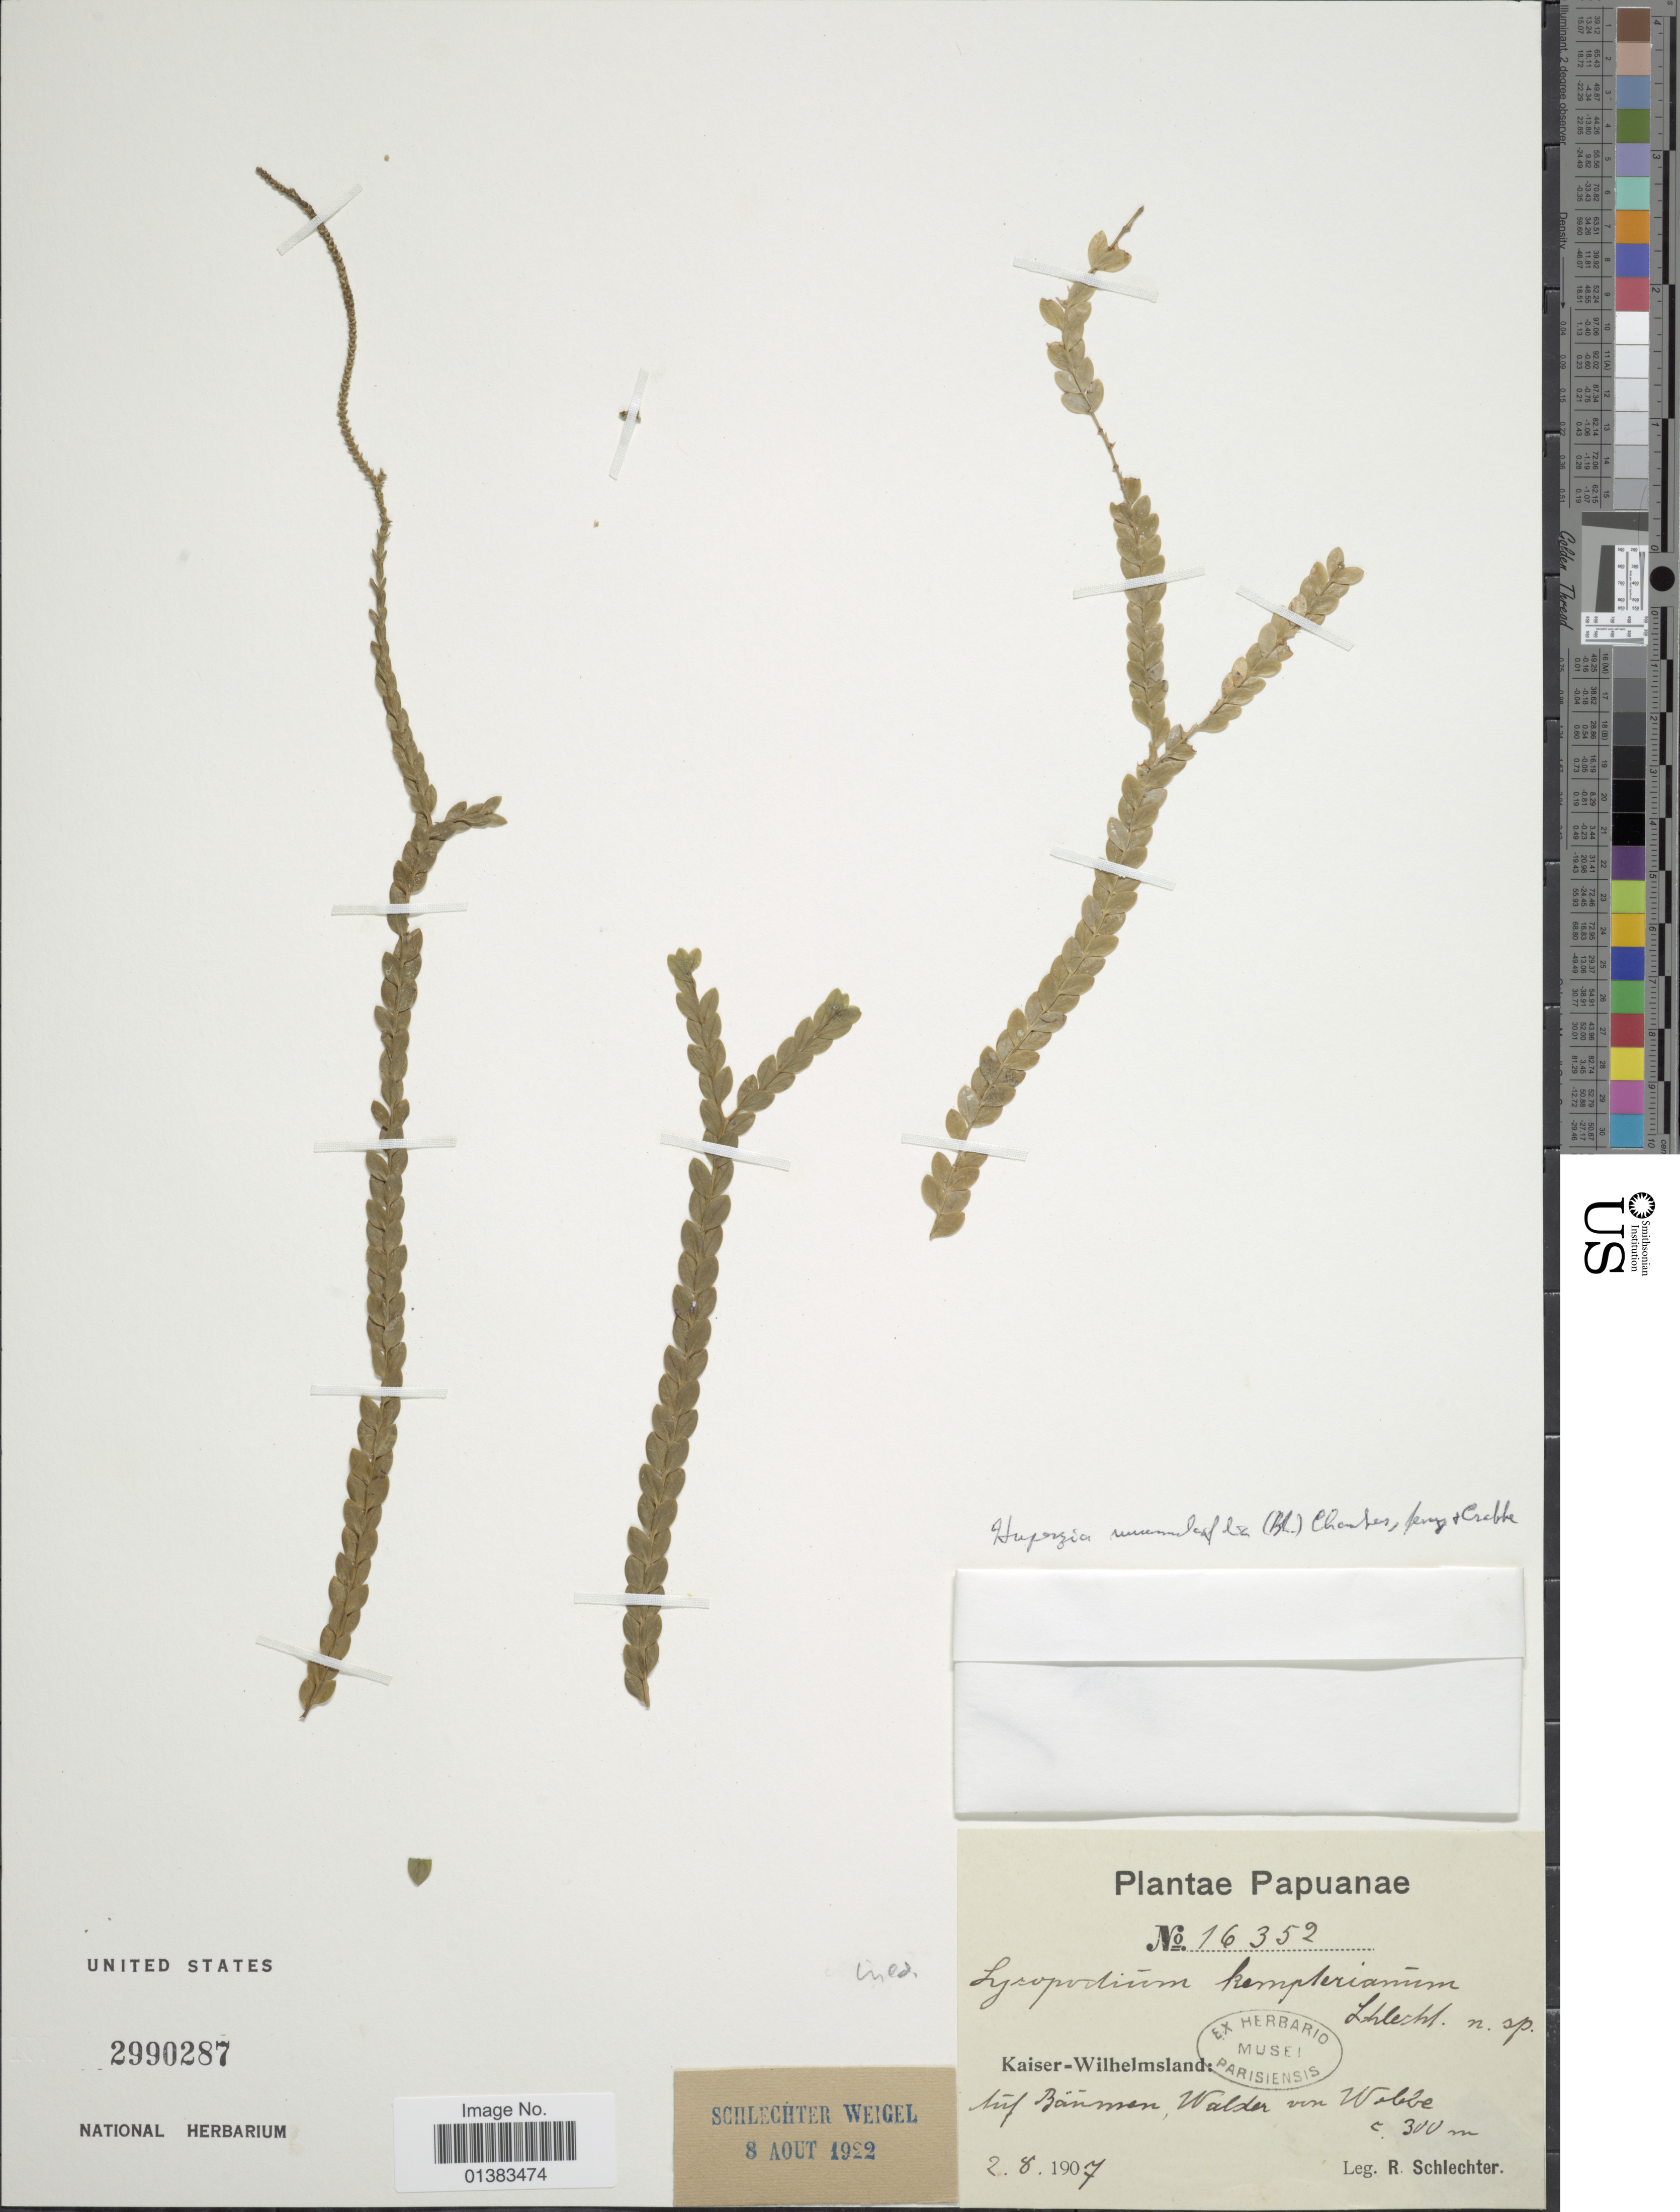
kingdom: Plantae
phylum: Tracheophyta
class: Lycopodiopsida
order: Lycopodiales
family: Lycopodiaceae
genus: Phlegmariurus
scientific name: Phlegmariurus nummulariifolius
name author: (Blume) Ching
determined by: Field, A. R.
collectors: F. R. R. Schlechter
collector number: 16352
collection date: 1907-08-02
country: Papua New Guinea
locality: Kaiser-Wilhelmsland: Auf Baumen, Walder ven Webbe [interpreted]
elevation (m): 300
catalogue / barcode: US 2990287